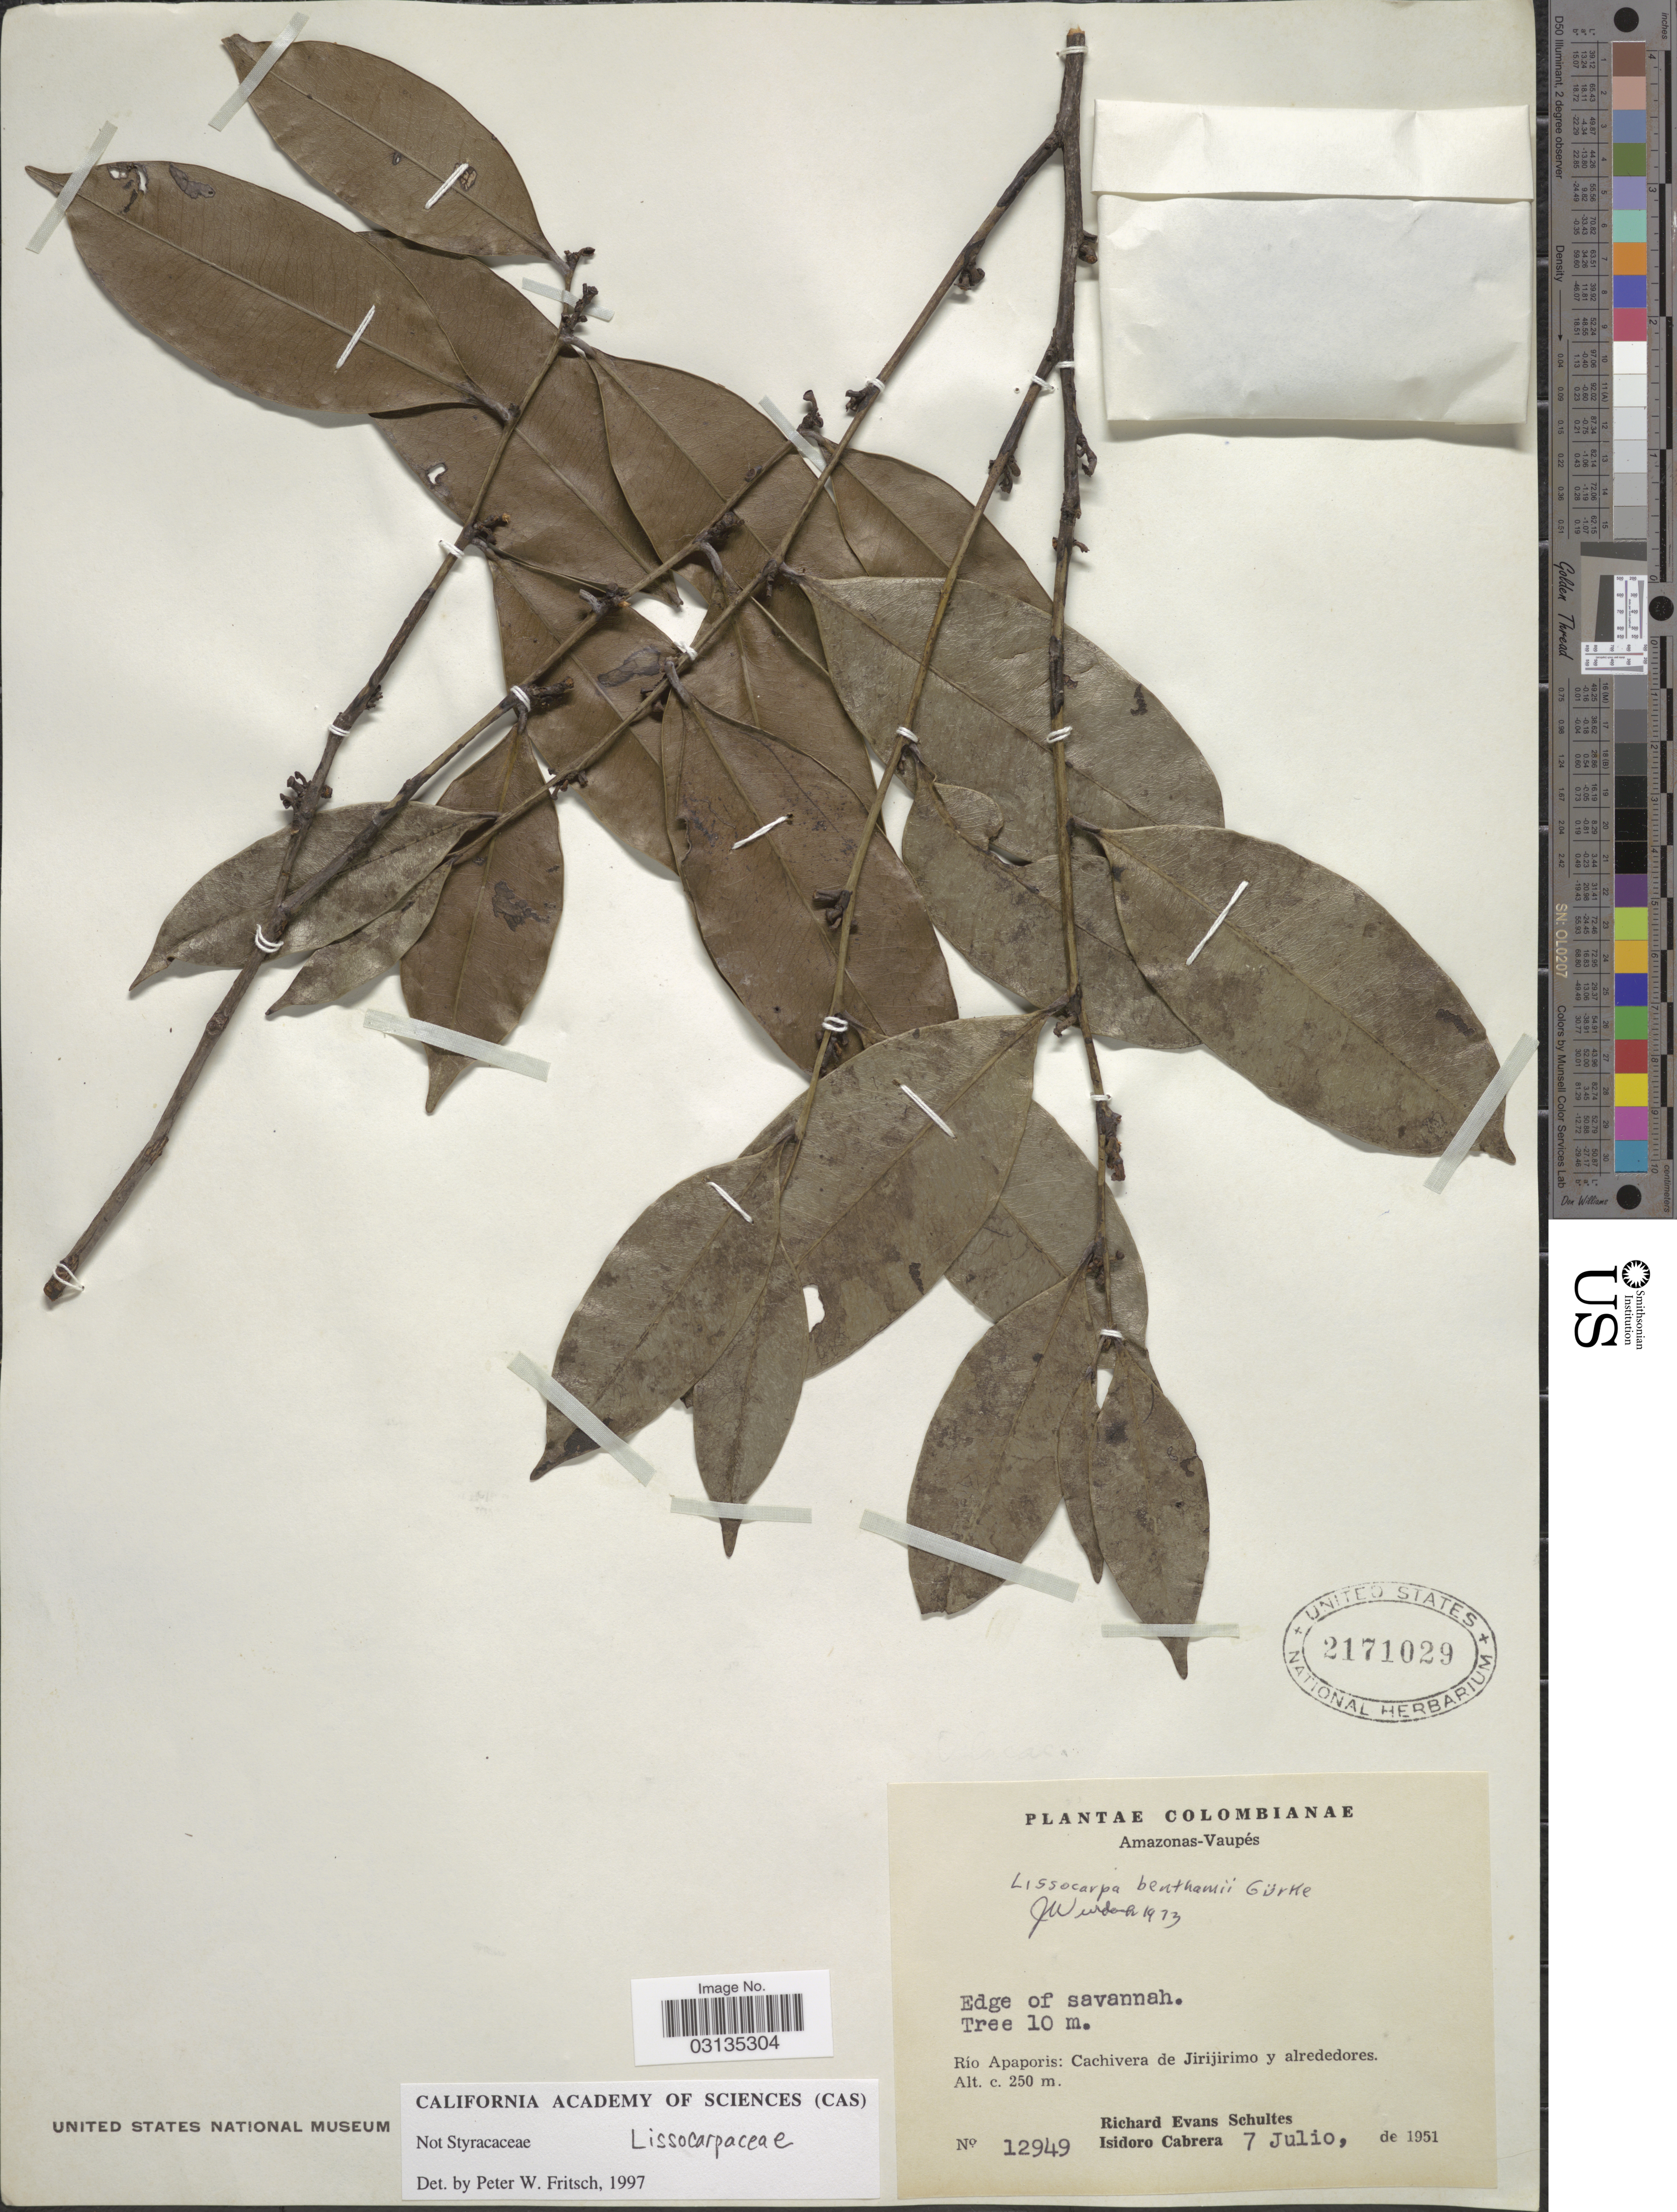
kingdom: Plantae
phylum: Tracheophyta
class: Magnoliopsida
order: Ericales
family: Ebenaceae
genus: Lissocarpa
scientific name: Lissocarpa kating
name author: B. Walln.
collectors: R. E. Schultes & I. Cabrera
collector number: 12949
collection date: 1951-07-07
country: Colombia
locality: Amazonas-Vaupés, Río Apaporis: Cachivera de Jirijirimo y alrededores.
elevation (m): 250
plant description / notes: Cited by B. Wallnöfer in Ann. Naturhist Mus. Wien, B 105: 544. 2004.; filed as Styracaceae indet; annotated by P.W. Fritsch, 1997 as Lissocarpaceae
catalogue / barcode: US 2171029